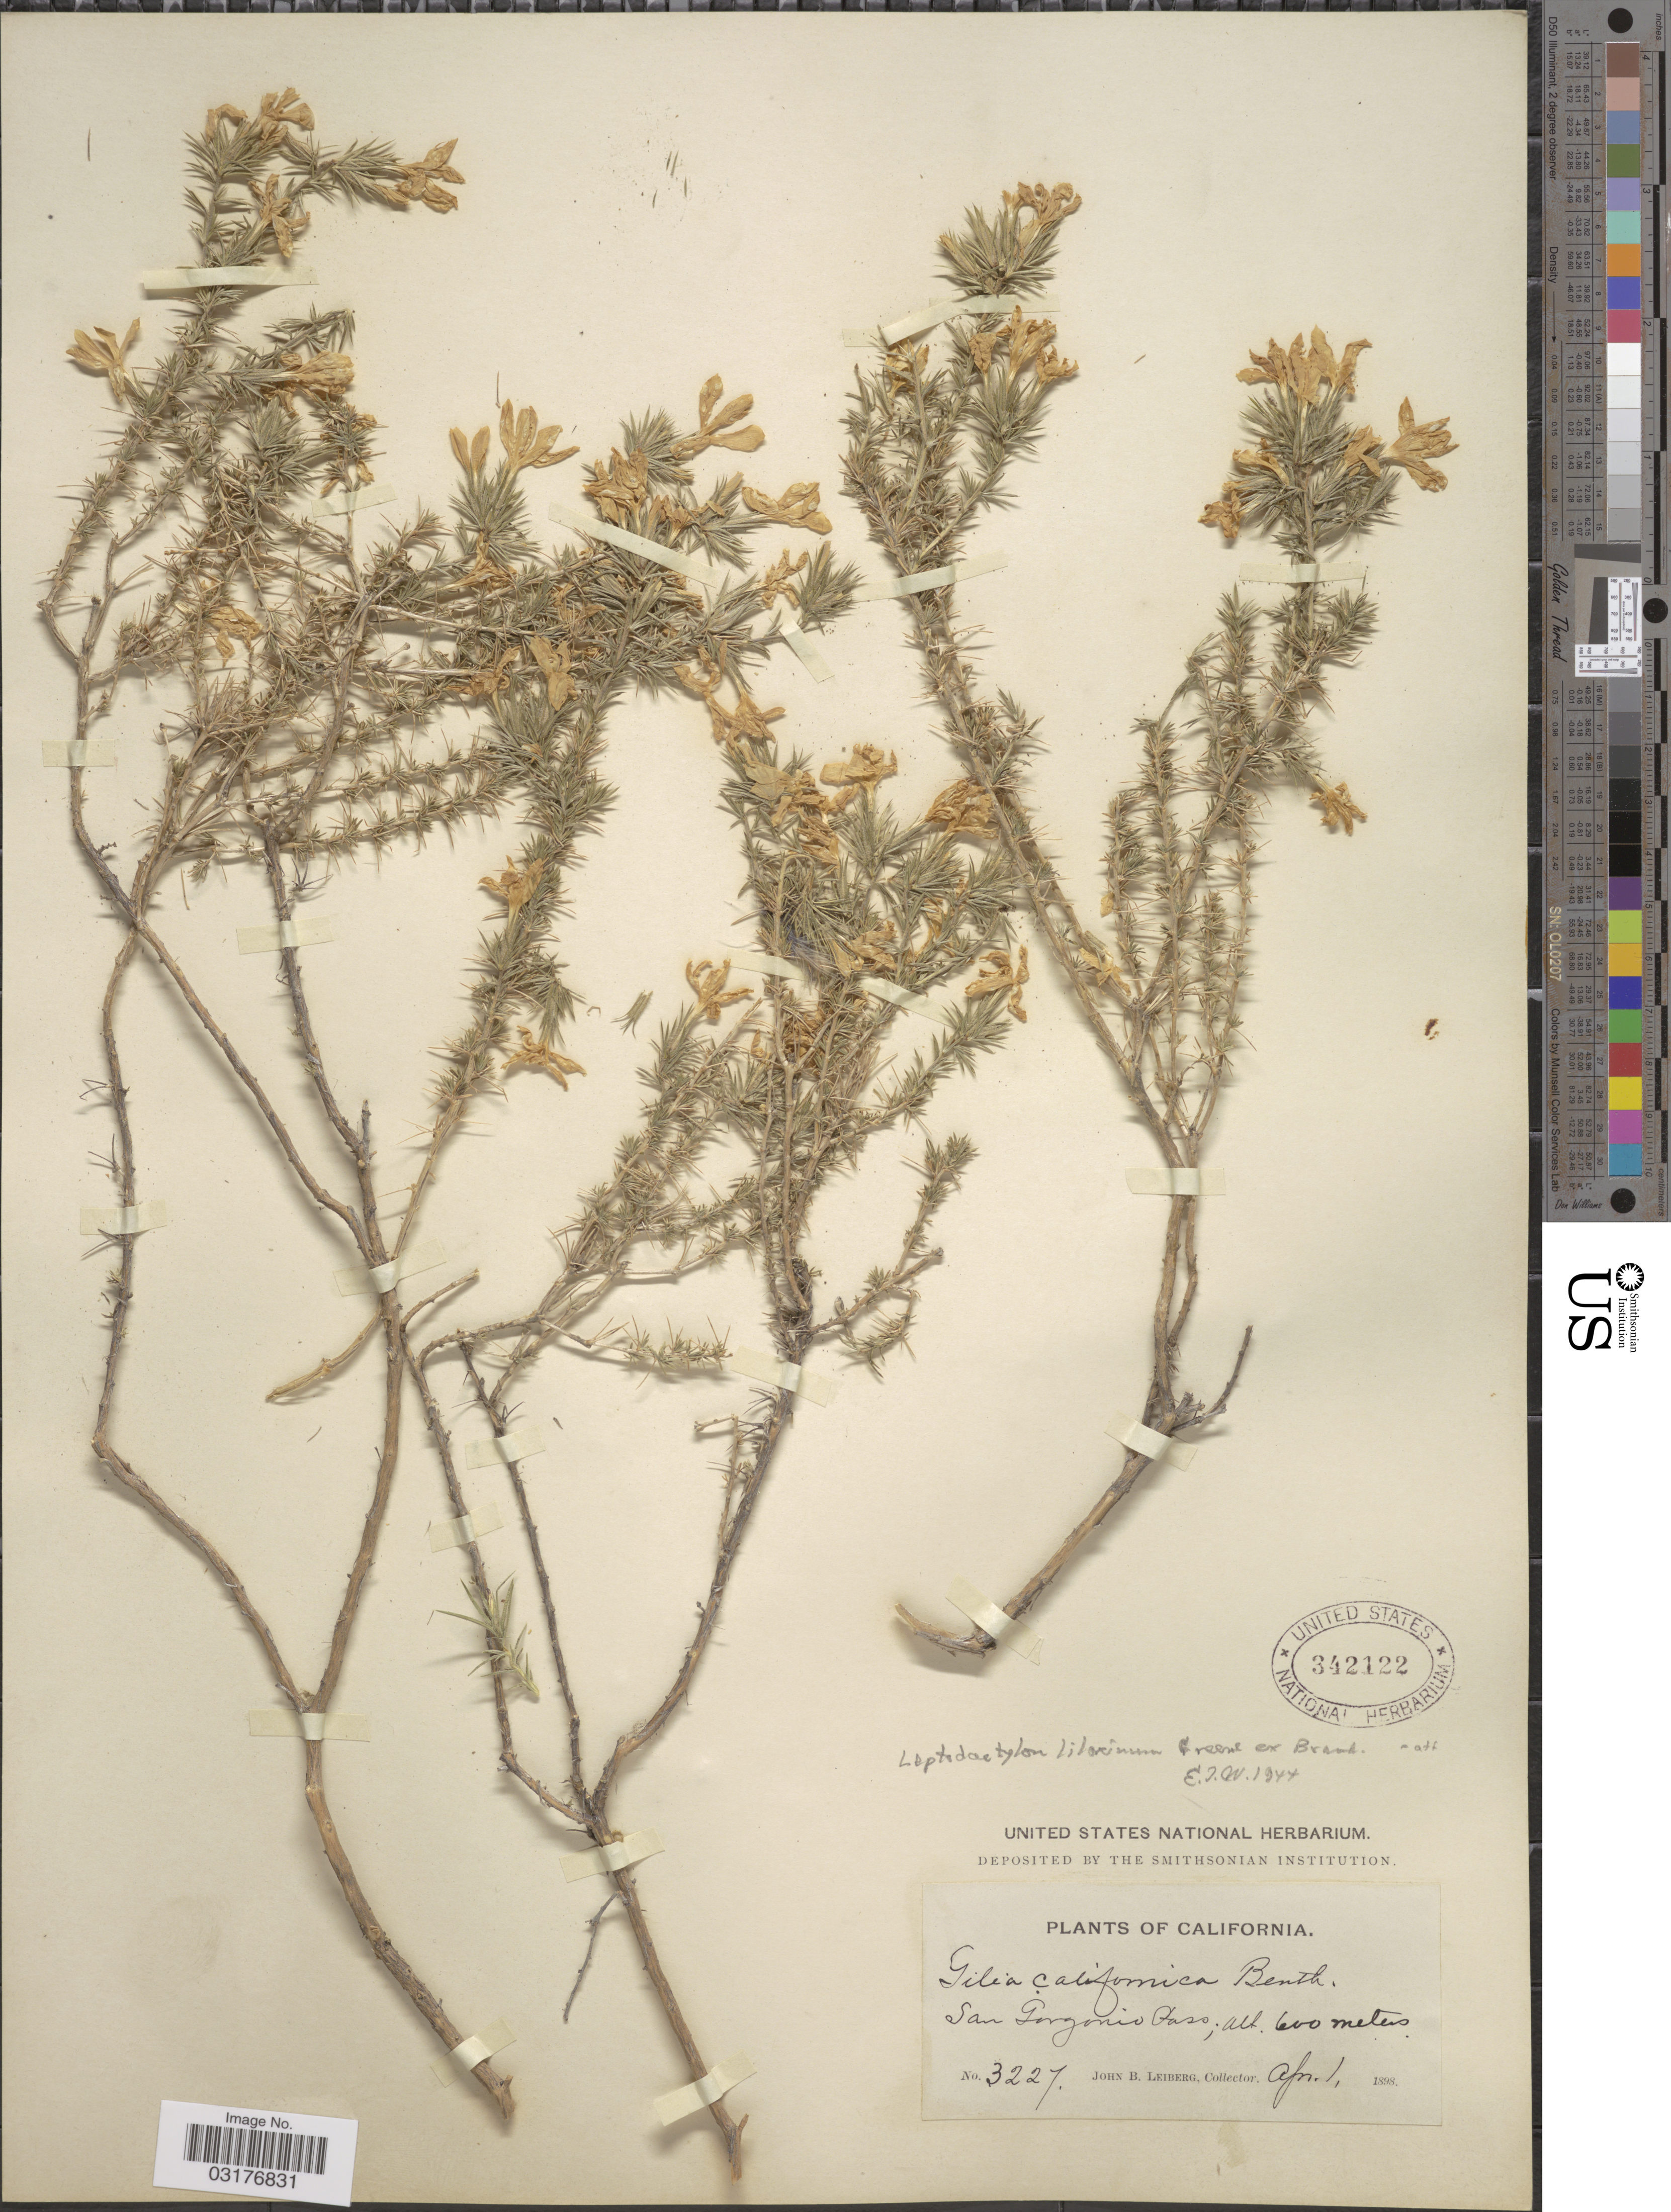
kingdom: Plantae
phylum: Tracheophyta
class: Magnoliopsida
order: Ericales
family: Polemoniaceae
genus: Linanthus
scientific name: Linanthus pungens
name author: (Torr.) J.M. Porter & L.A. Johnson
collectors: J. B. Leiberg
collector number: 3227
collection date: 1898-04-01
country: United States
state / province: California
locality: San Gorgonio Pass.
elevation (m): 600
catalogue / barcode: US 342122